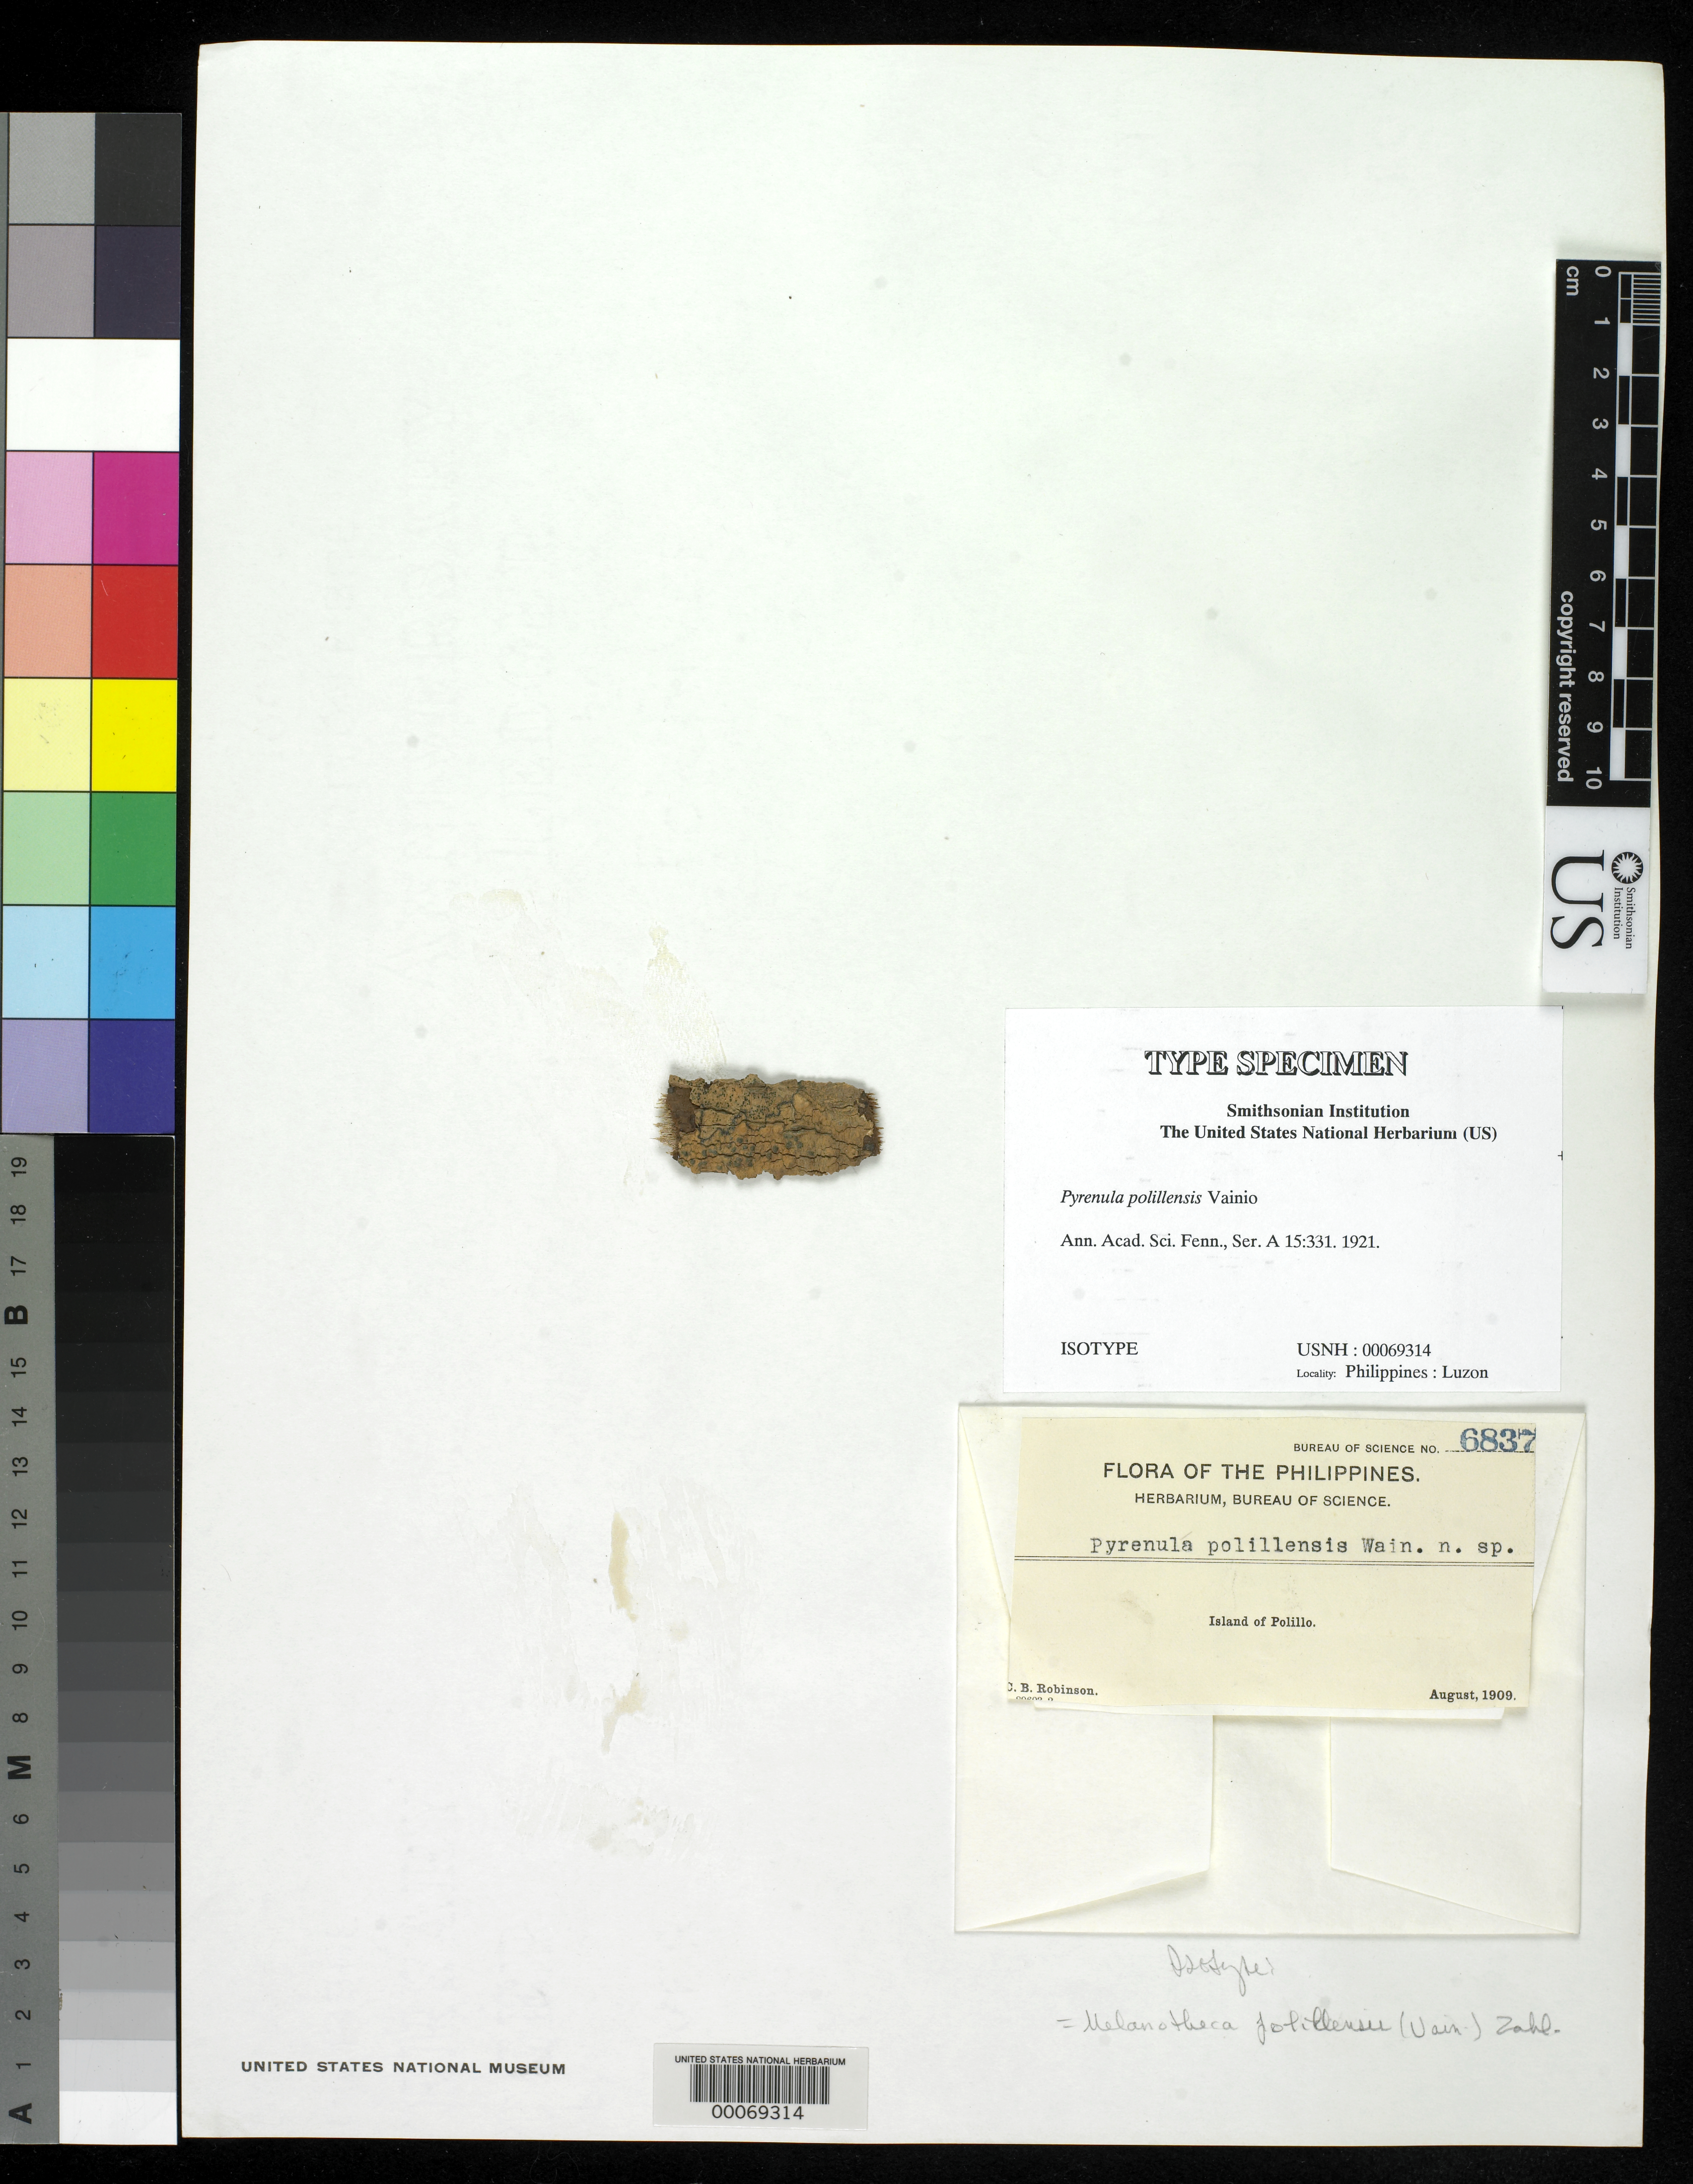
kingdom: Fungi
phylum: Ascomycota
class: Eurotiomycetes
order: Pyrenulales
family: Pyrenulaceae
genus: Pyrenula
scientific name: Pyrenula polillensis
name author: Vain.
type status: Isotype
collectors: C. Robinson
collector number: Bur. Sci. 6837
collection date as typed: Aug 1909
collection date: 1909-08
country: Philippines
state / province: Calabarzon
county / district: Quezon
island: Luzon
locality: Polillo Isl.